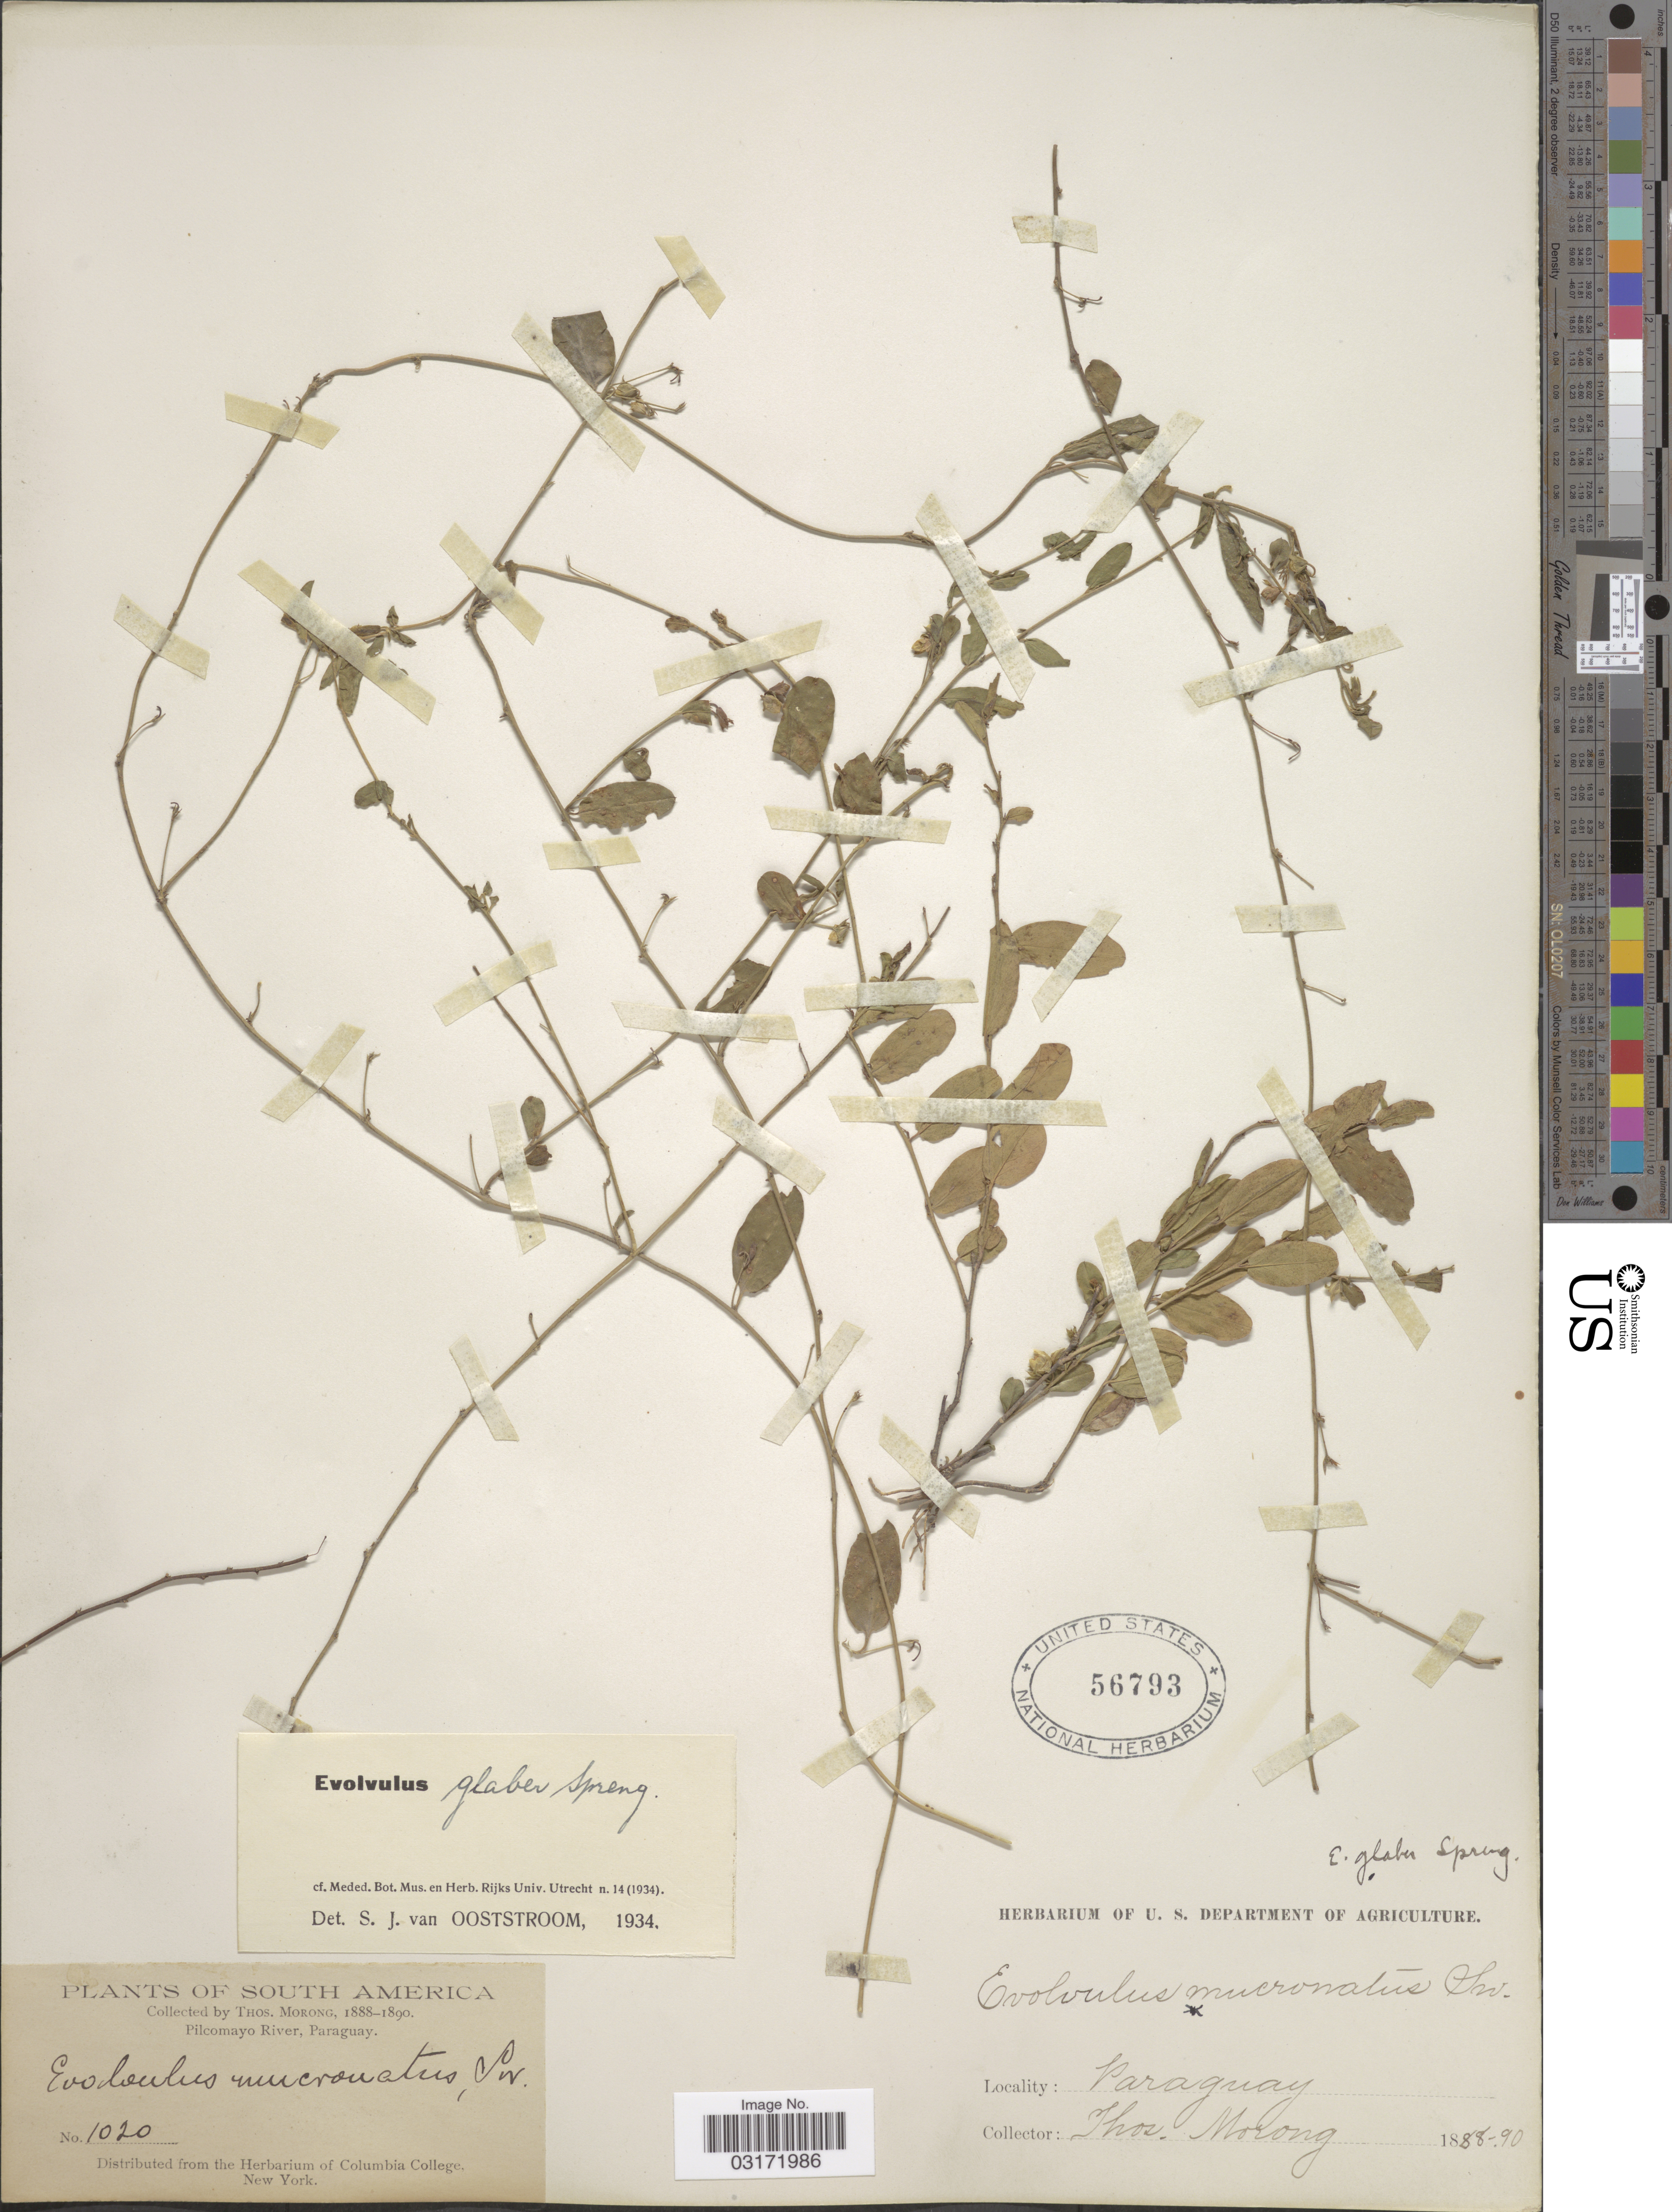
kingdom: Plantae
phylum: Tracheophyta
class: Magnoliopsida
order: Solanales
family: Convolvulaceae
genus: Evolvulus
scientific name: Evolvulus glaber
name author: Spreng.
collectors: ex herb. T. Morong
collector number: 1020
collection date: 1888/1890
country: Paraguay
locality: Pilcomayo River.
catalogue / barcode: US 56793